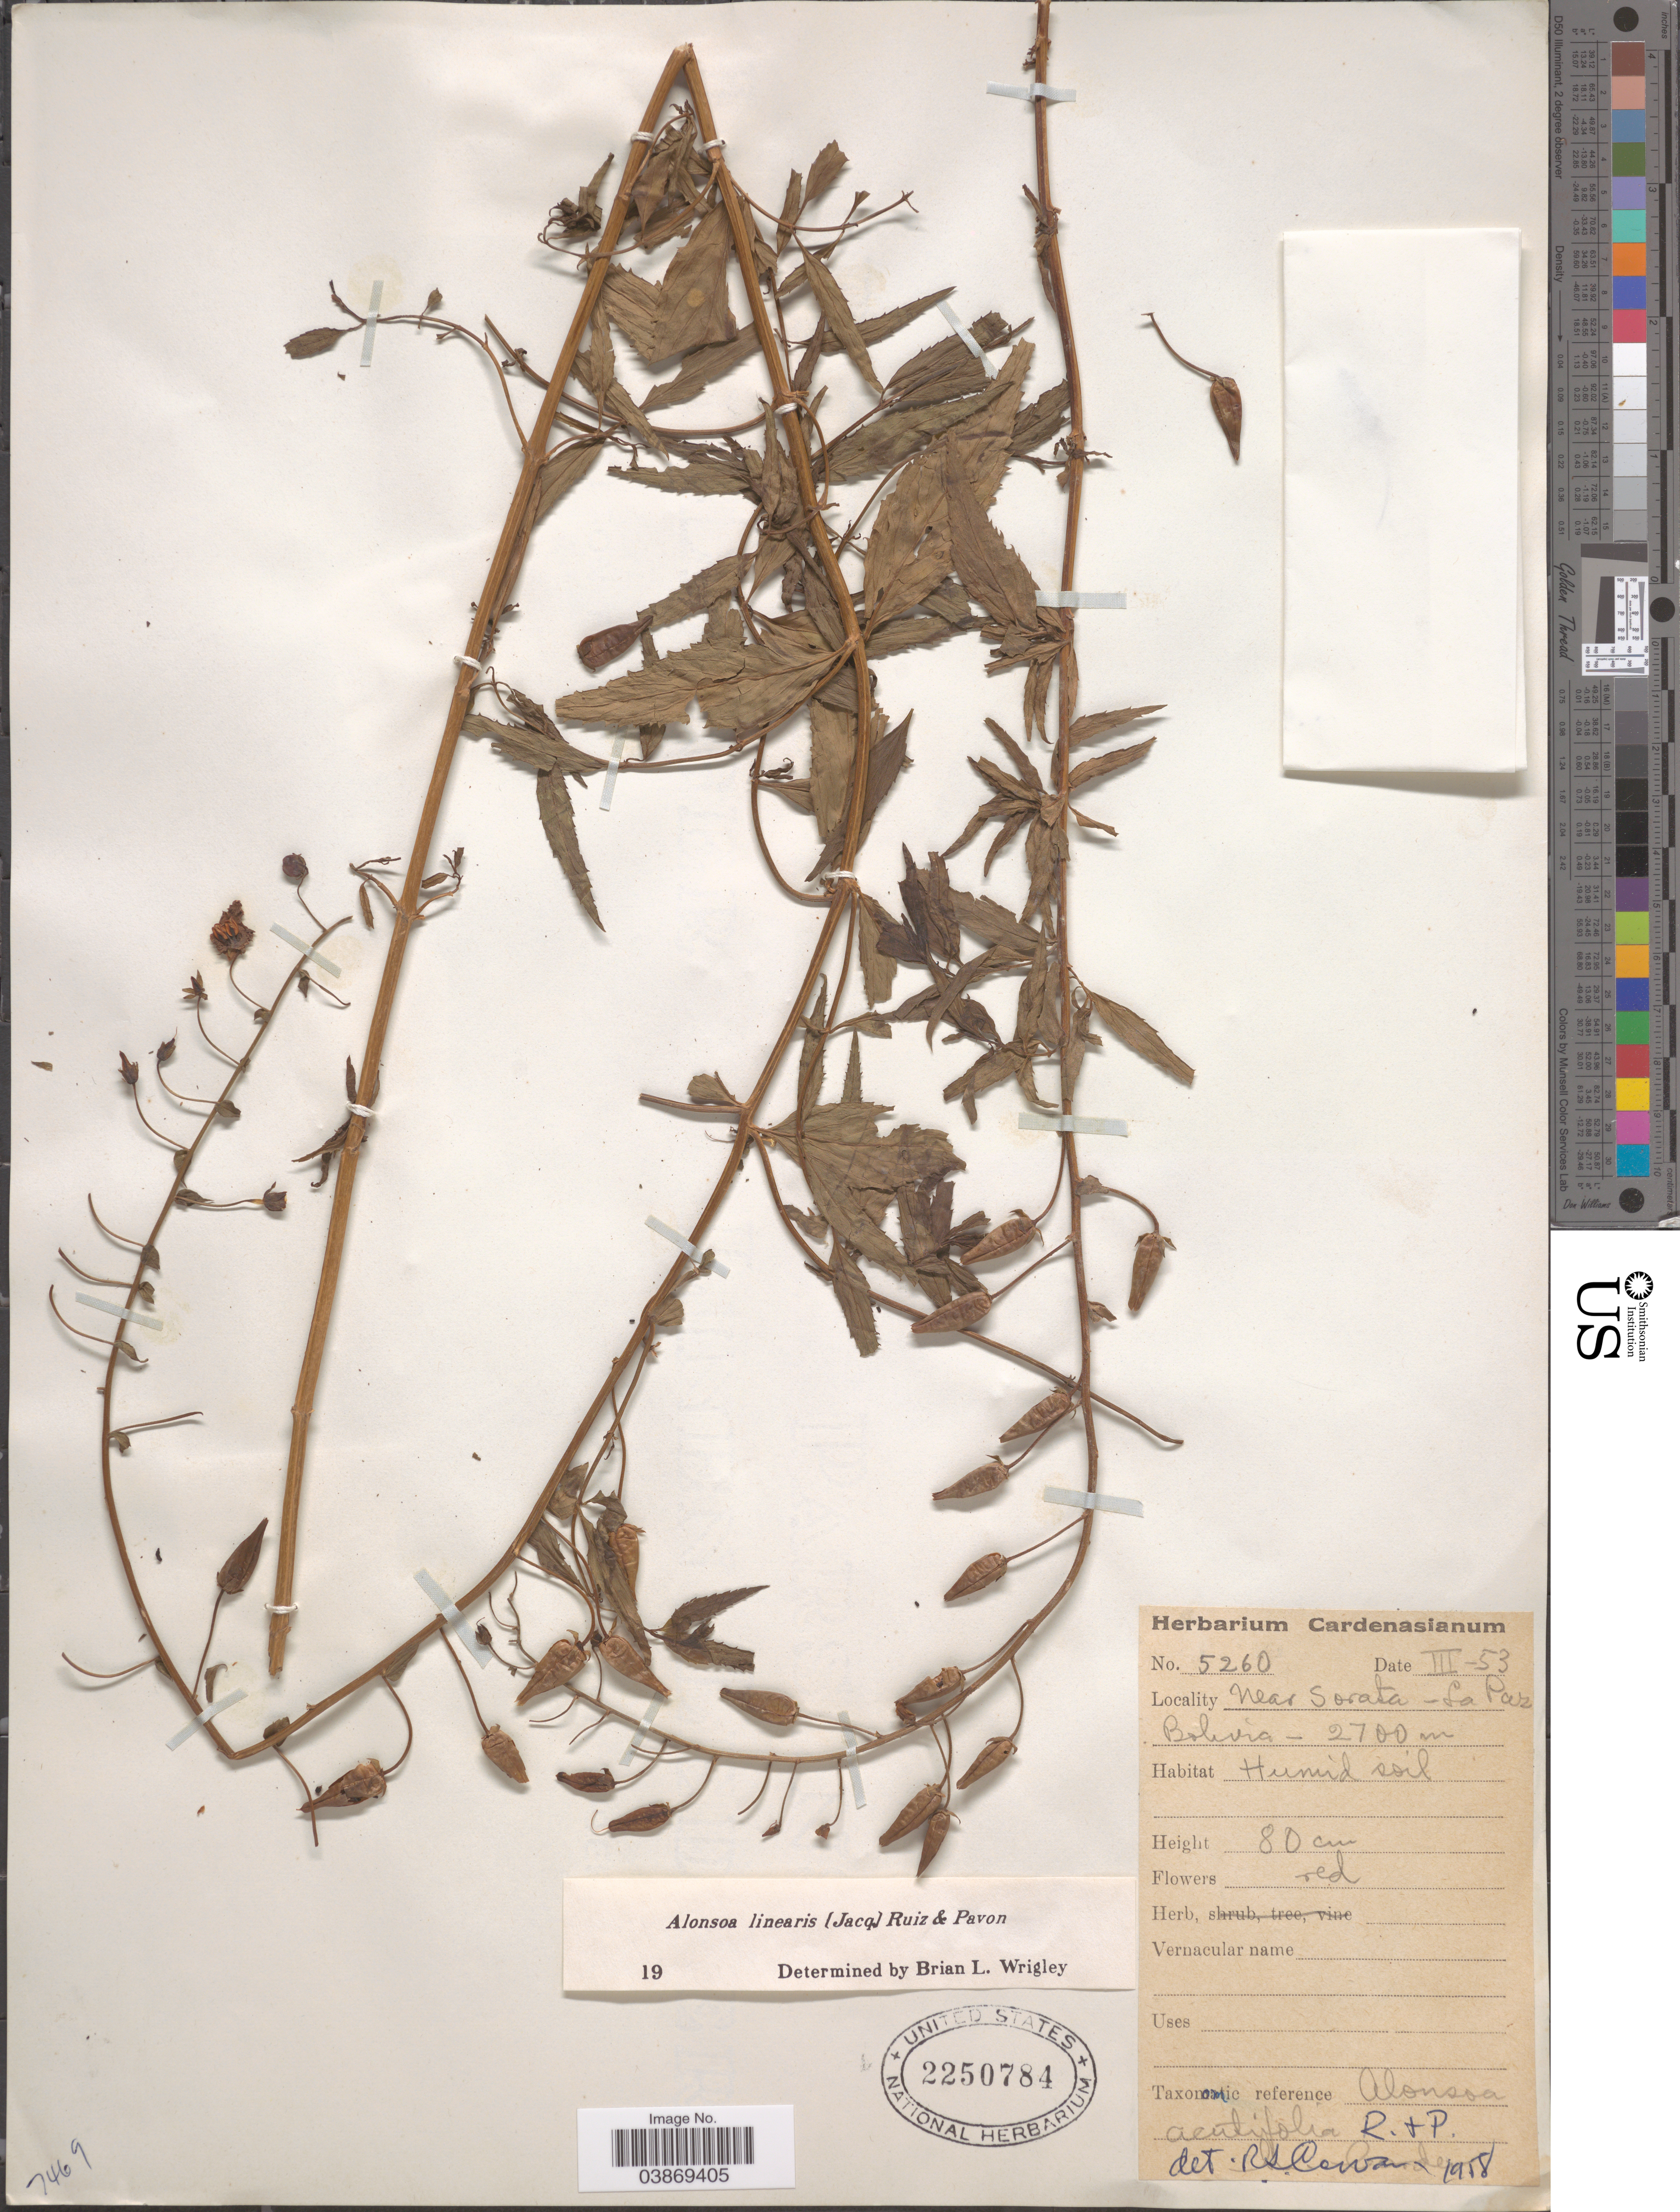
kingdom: Plantae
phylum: Tracheophyta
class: Magnoliopsida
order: Lamiales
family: Scrophulariaceae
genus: Alonsoa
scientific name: Alonsoa linearis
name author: (Jacq.) Ruiz & Pav.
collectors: ex herb. Cardenasianum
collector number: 5260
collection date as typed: Transcribed d/m/y: /3/53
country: Bolivia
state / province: La Paz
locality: Near Sorata.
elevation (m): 2700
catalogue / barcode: US 2250784